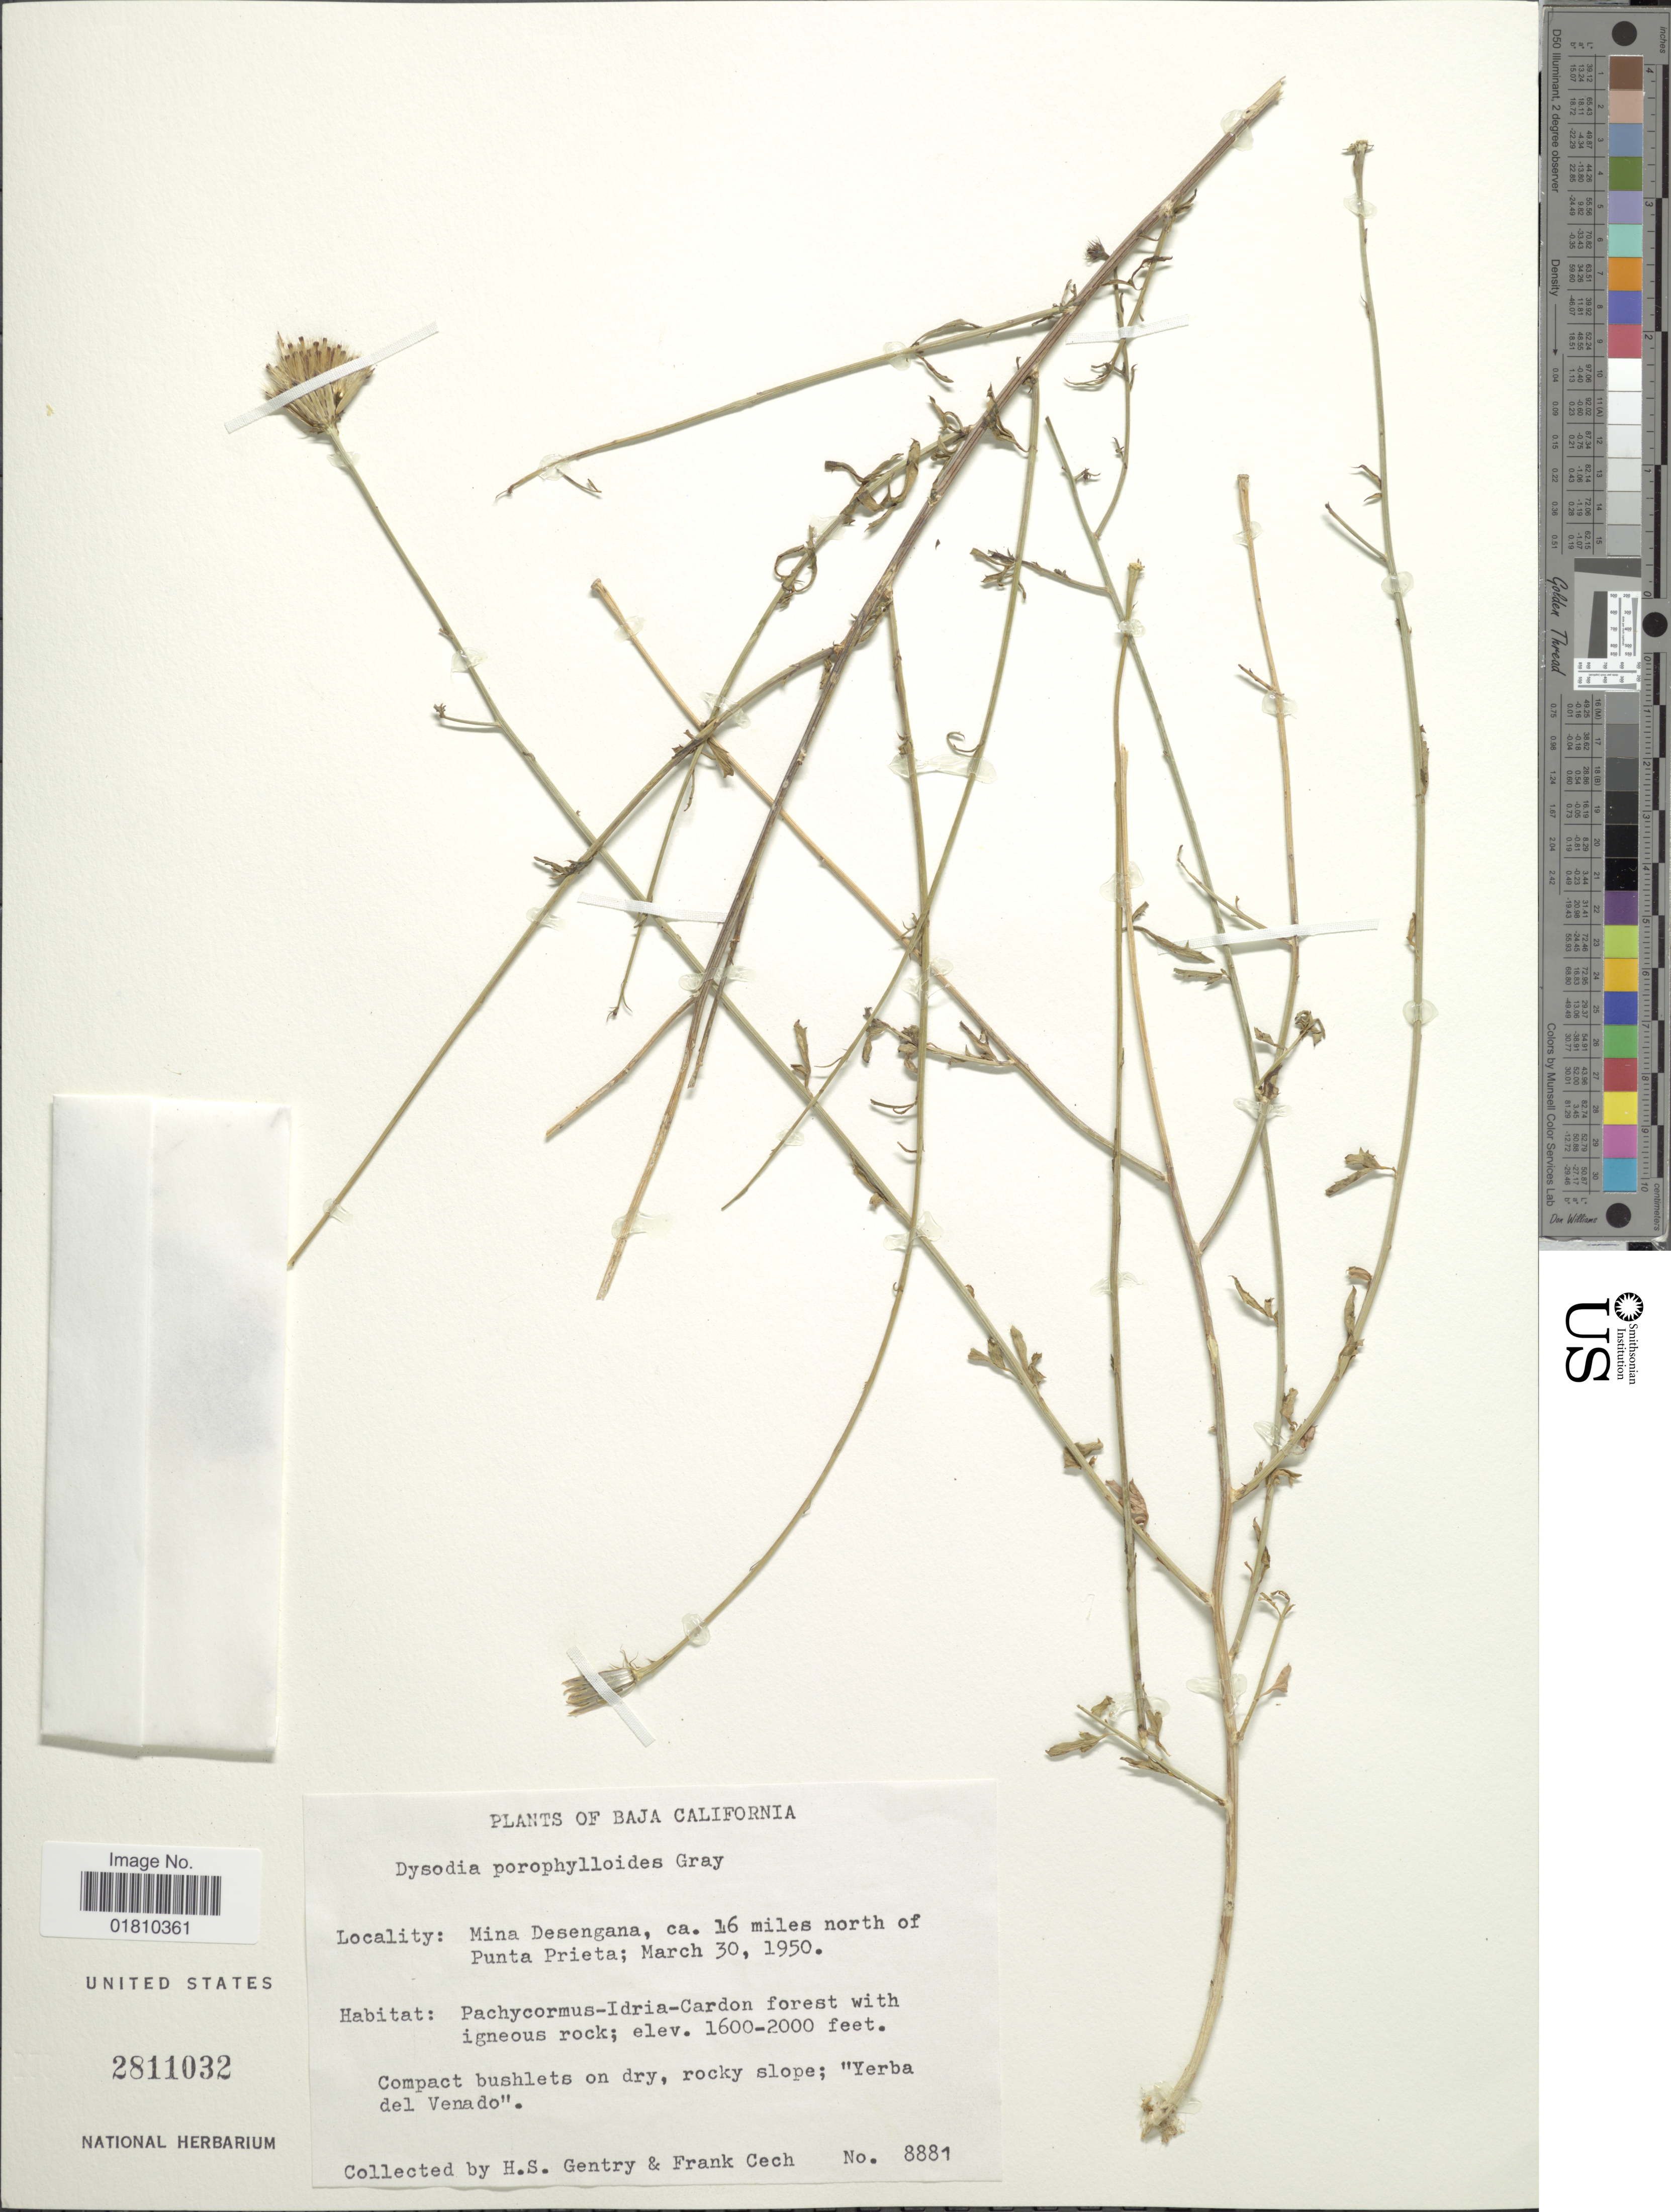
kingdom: Plantae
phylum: Tracheophyta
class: Magnoliopsida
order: Asterales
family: Asteraceae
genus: Adenophyllum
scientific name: Adenophyllum porophylloides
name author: (A. Gray) Strother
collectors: H. S. Gentry & F. Cech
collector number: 881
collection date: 1950-03-30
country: Mexico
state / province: Baja California Norte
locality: Mina Desengana, ca. 16 miles north of Punta Prieta, on dry, rocky slope; "Yerba del Venado"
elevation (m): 488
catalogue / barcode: US 2811032